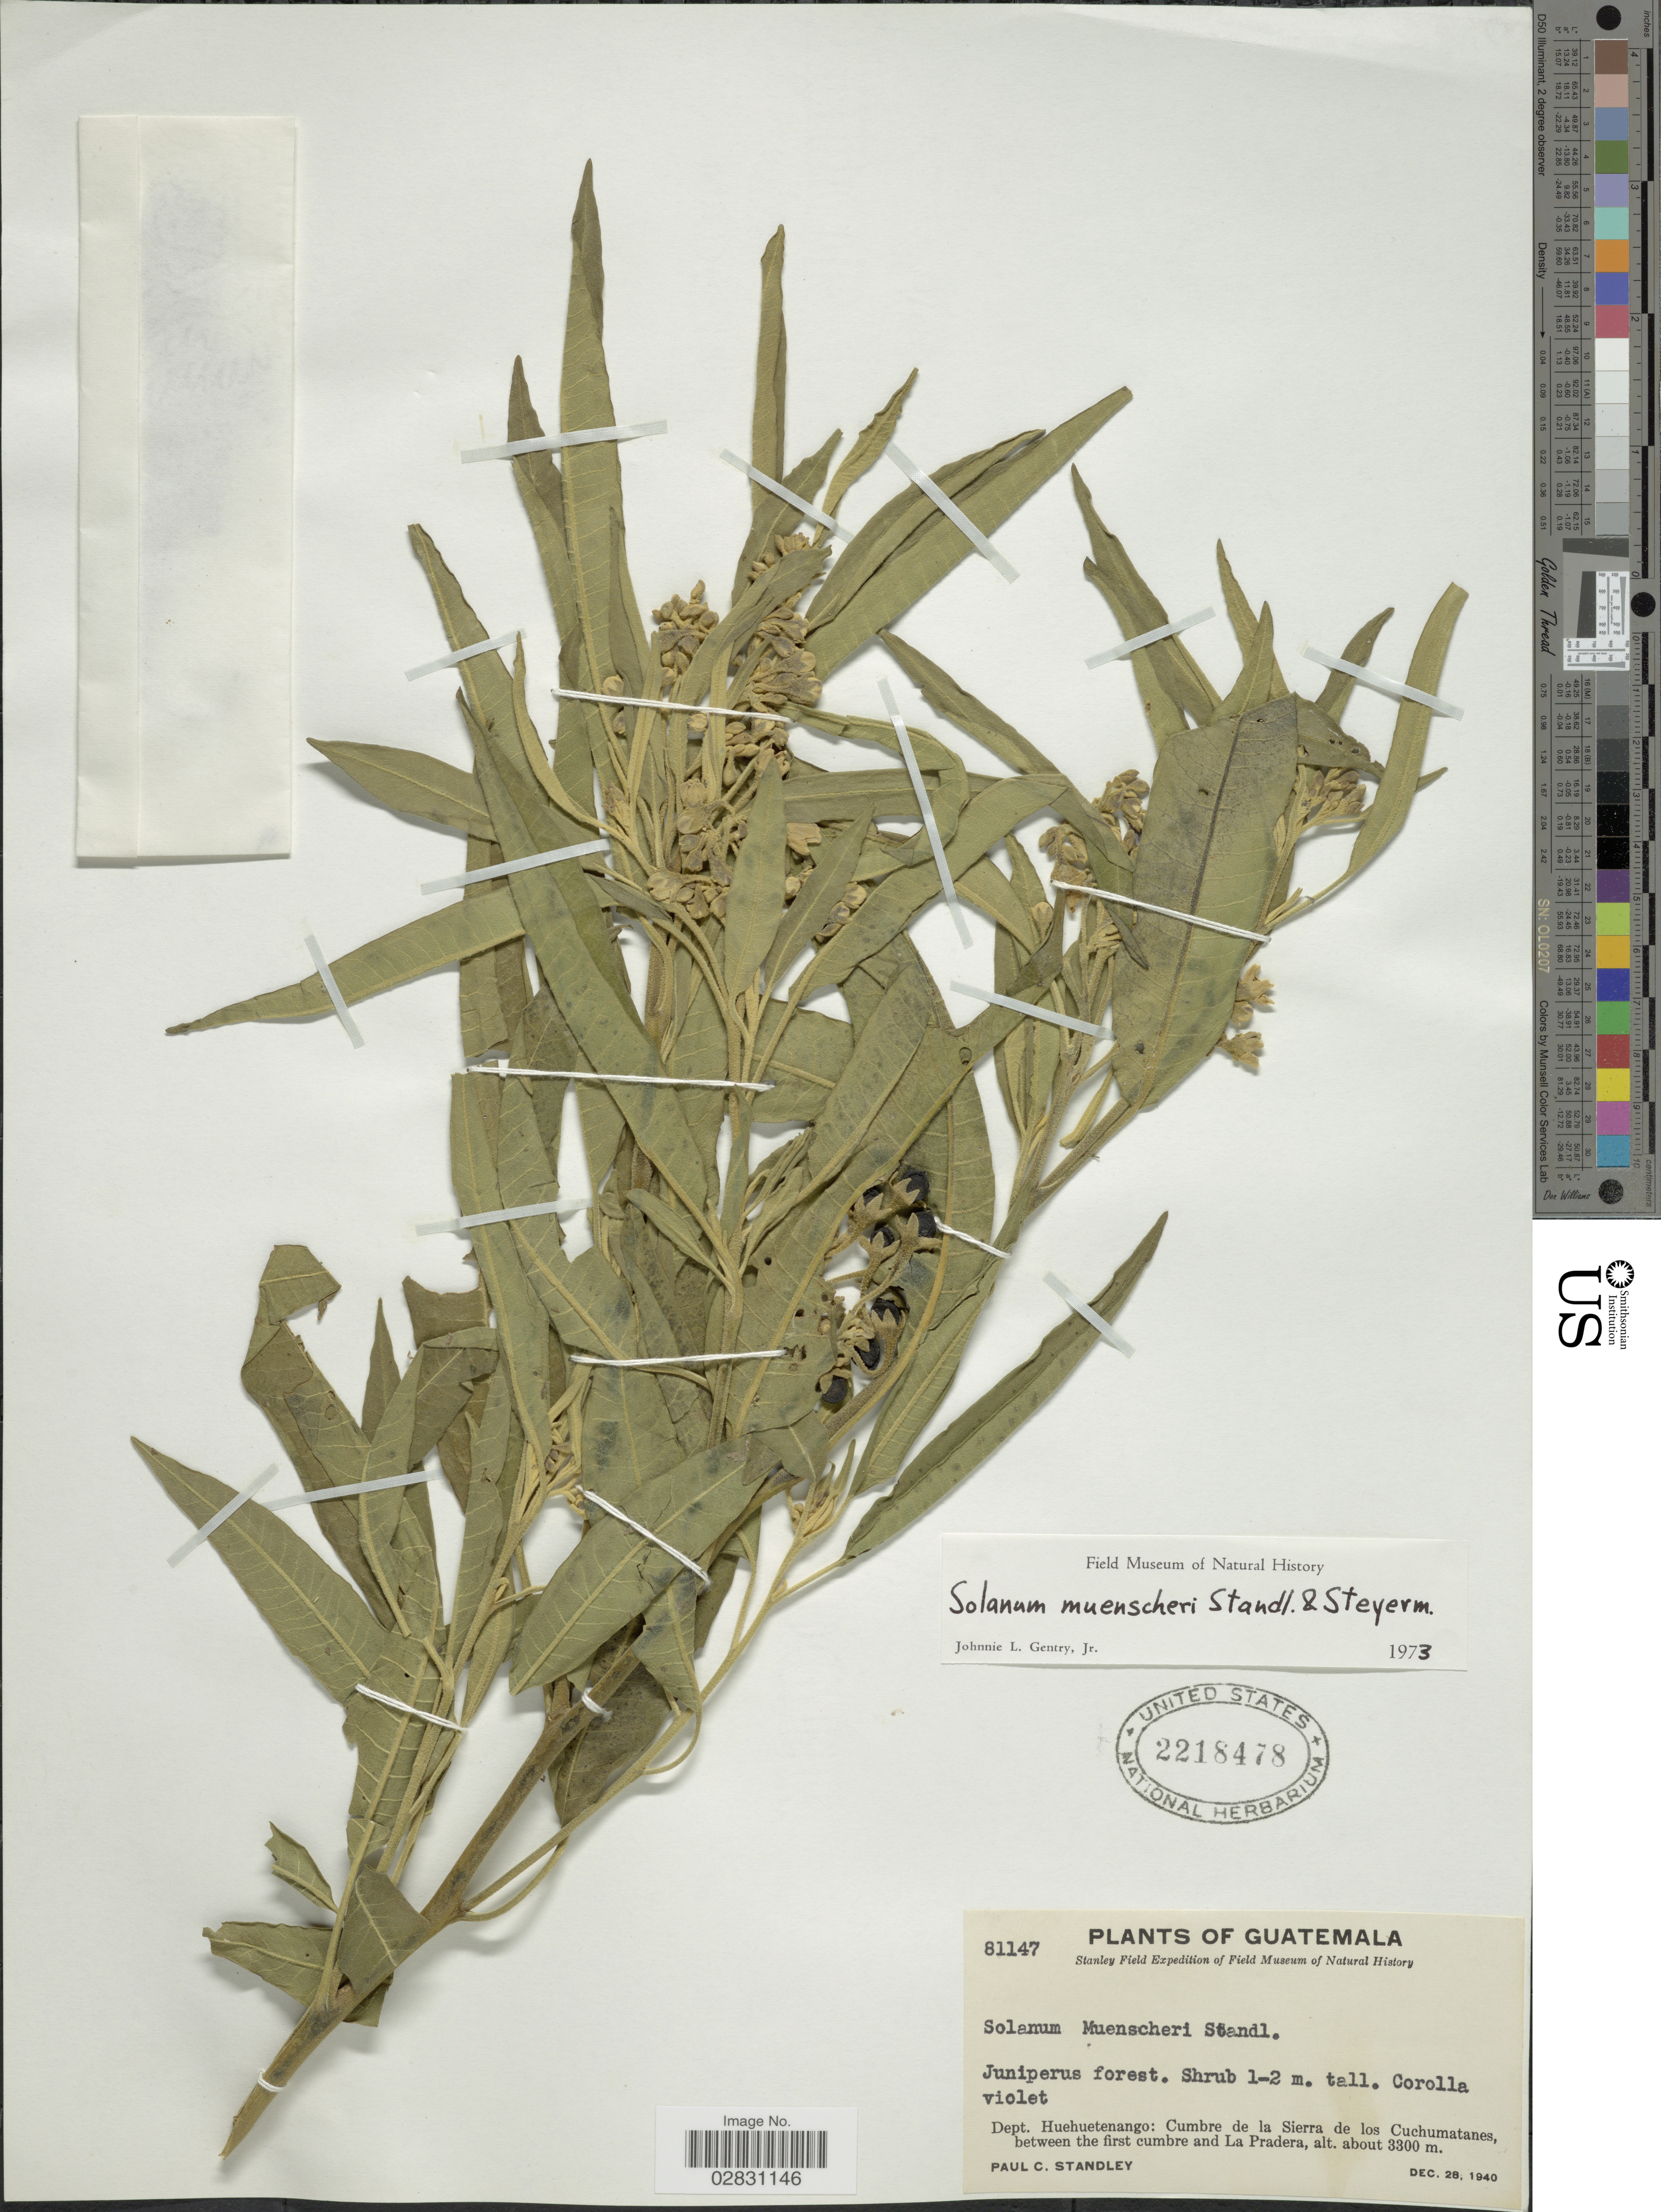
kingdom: Plantae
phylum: Tracheophyta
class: Magnoliopsida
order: Solanales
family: Solanaceae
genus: Solanum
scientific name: Solanum muenscheri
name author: Standl. & Steyerm.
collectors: P. C. Standley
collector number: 81147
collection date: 1940-12-28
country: Guatemala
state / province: Huehuetenango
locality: Dept. Huehuetenango: Cumbre de la Sierra de los Cuchumatanes, between the first cumbre and La Pradera.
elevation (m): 3300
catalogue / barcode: US 2218478